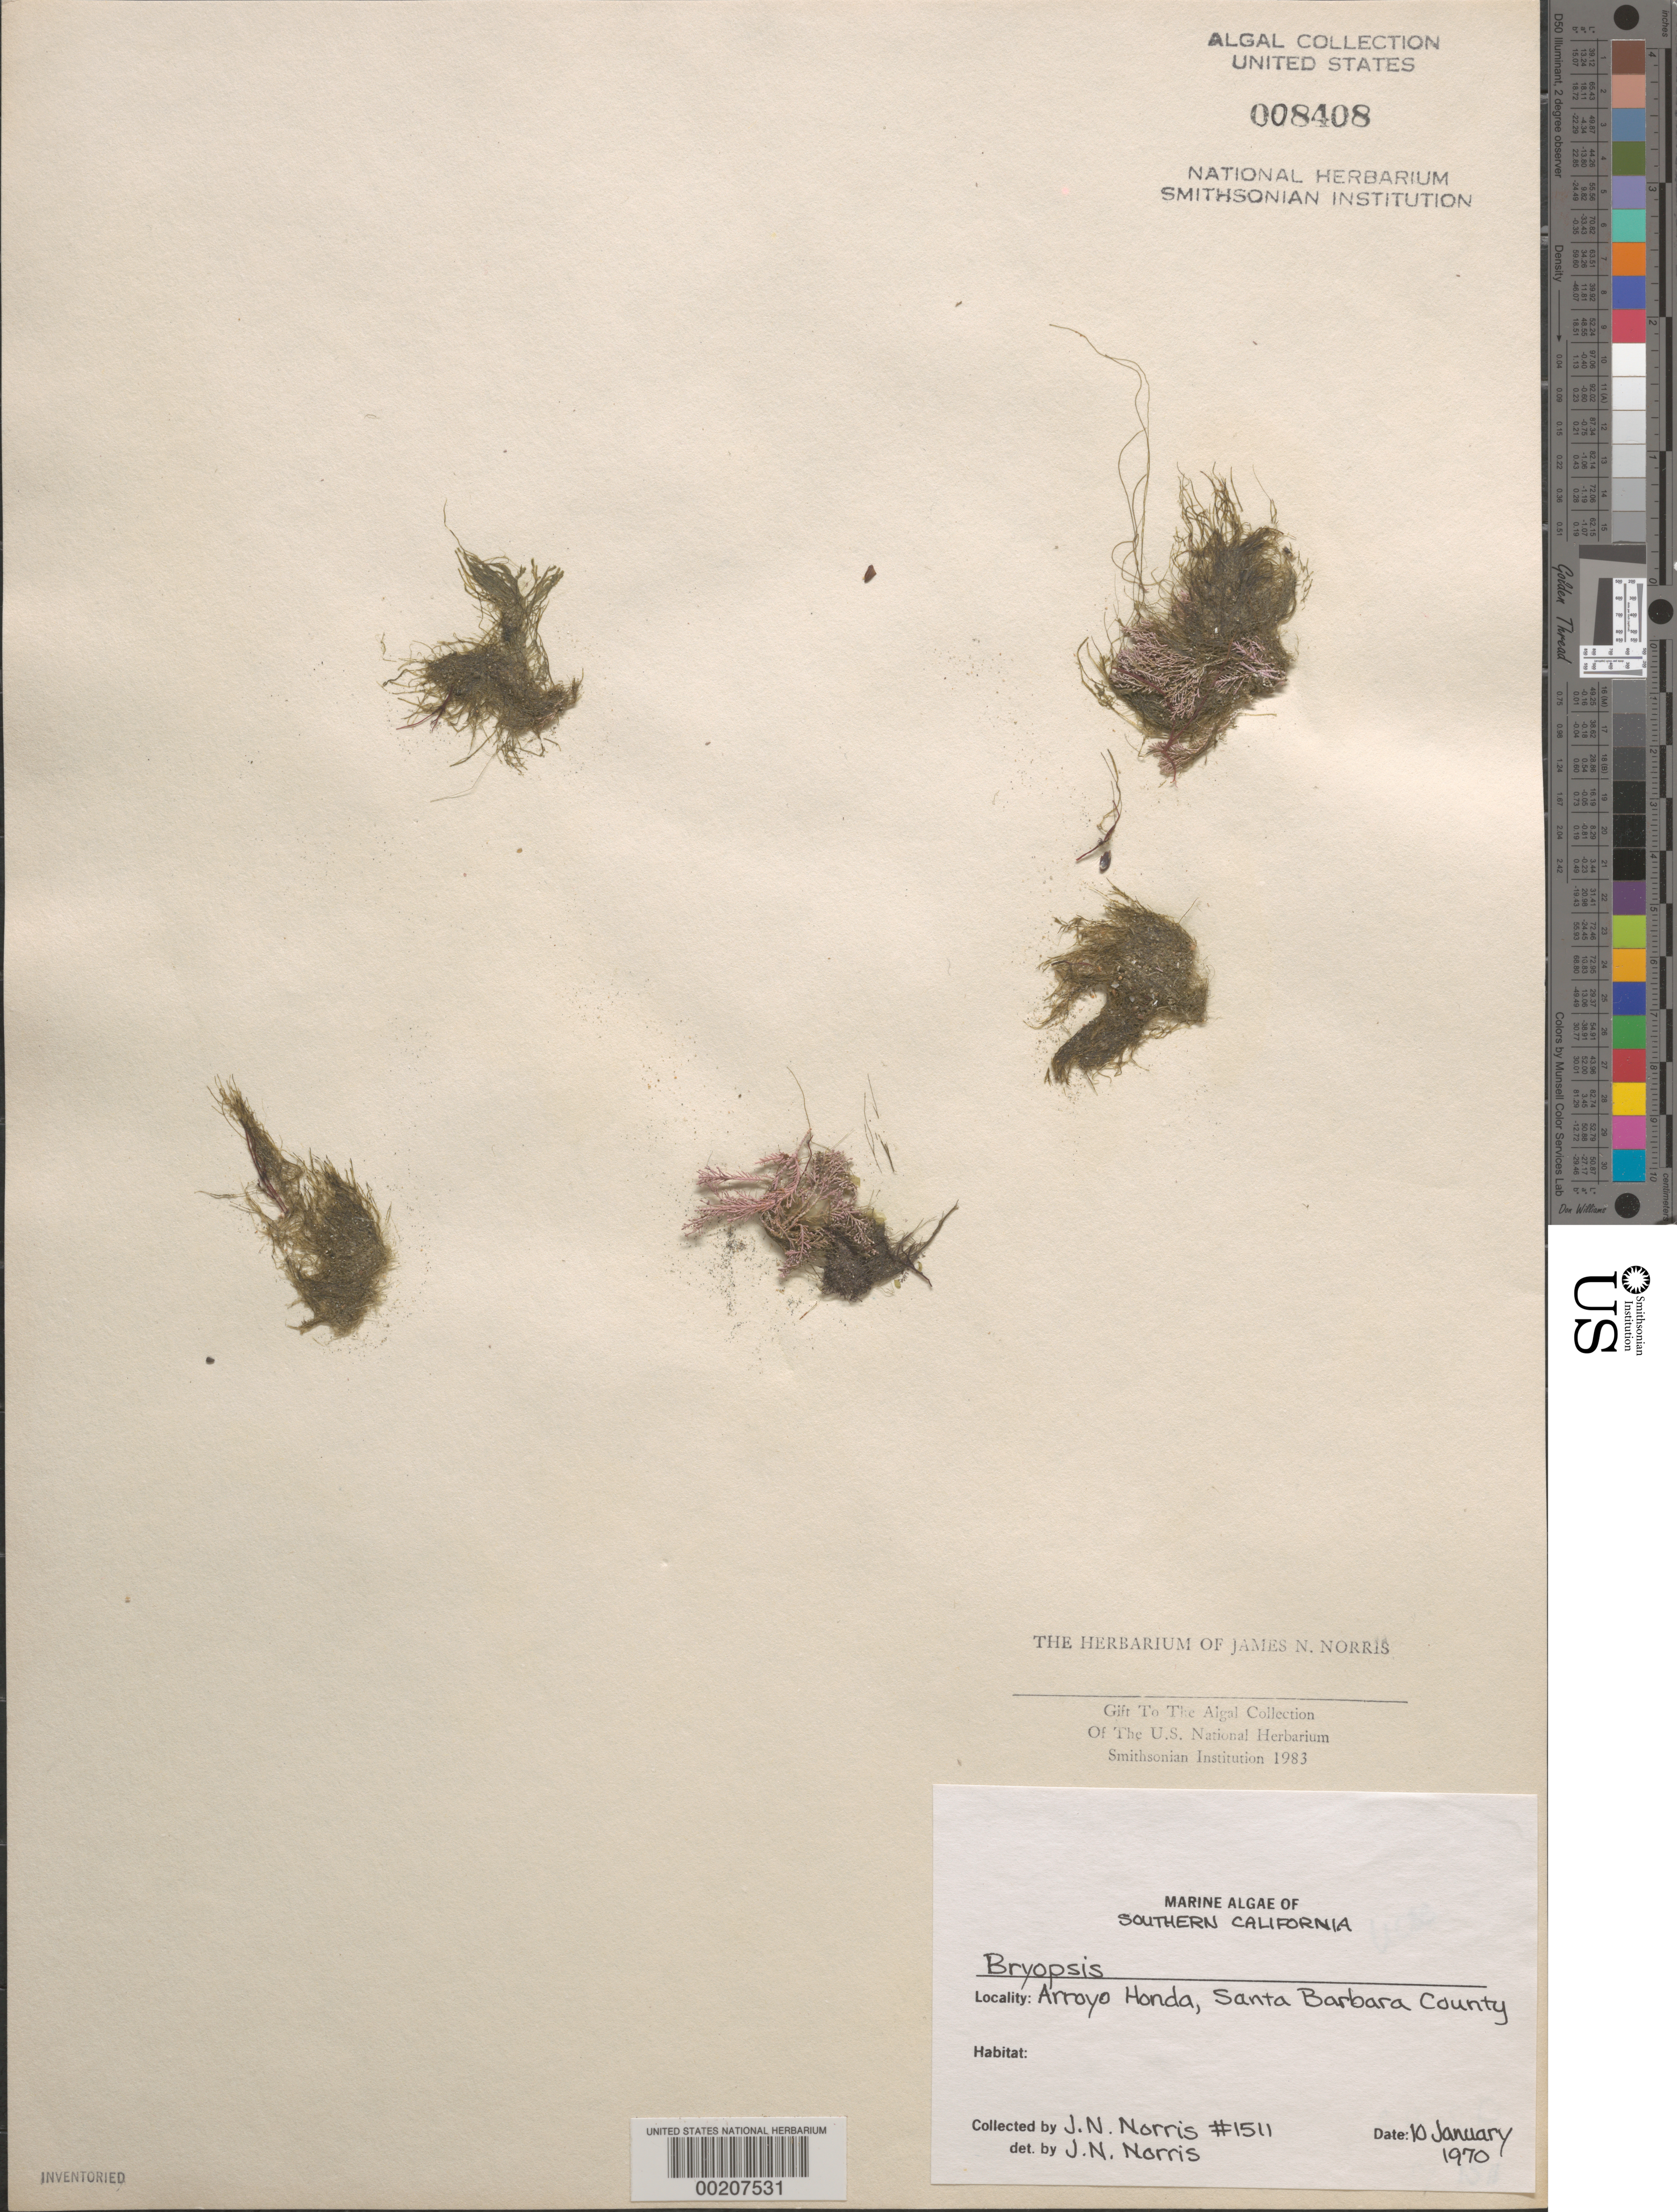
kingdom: Plantae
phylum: Chlorophyta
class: Ulvophyceae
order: Bryopsidales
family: Bryopsidaceae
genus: Bryopsis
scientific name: Bryopsis sp.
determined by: Norris, James N.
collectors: J. N. Norris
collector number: JN-1511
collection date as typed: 10 Jan 1970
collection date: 1970-01-10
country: United States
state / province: California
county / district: Santa Barbara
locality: Arroyo Honda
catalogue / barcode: US 8408